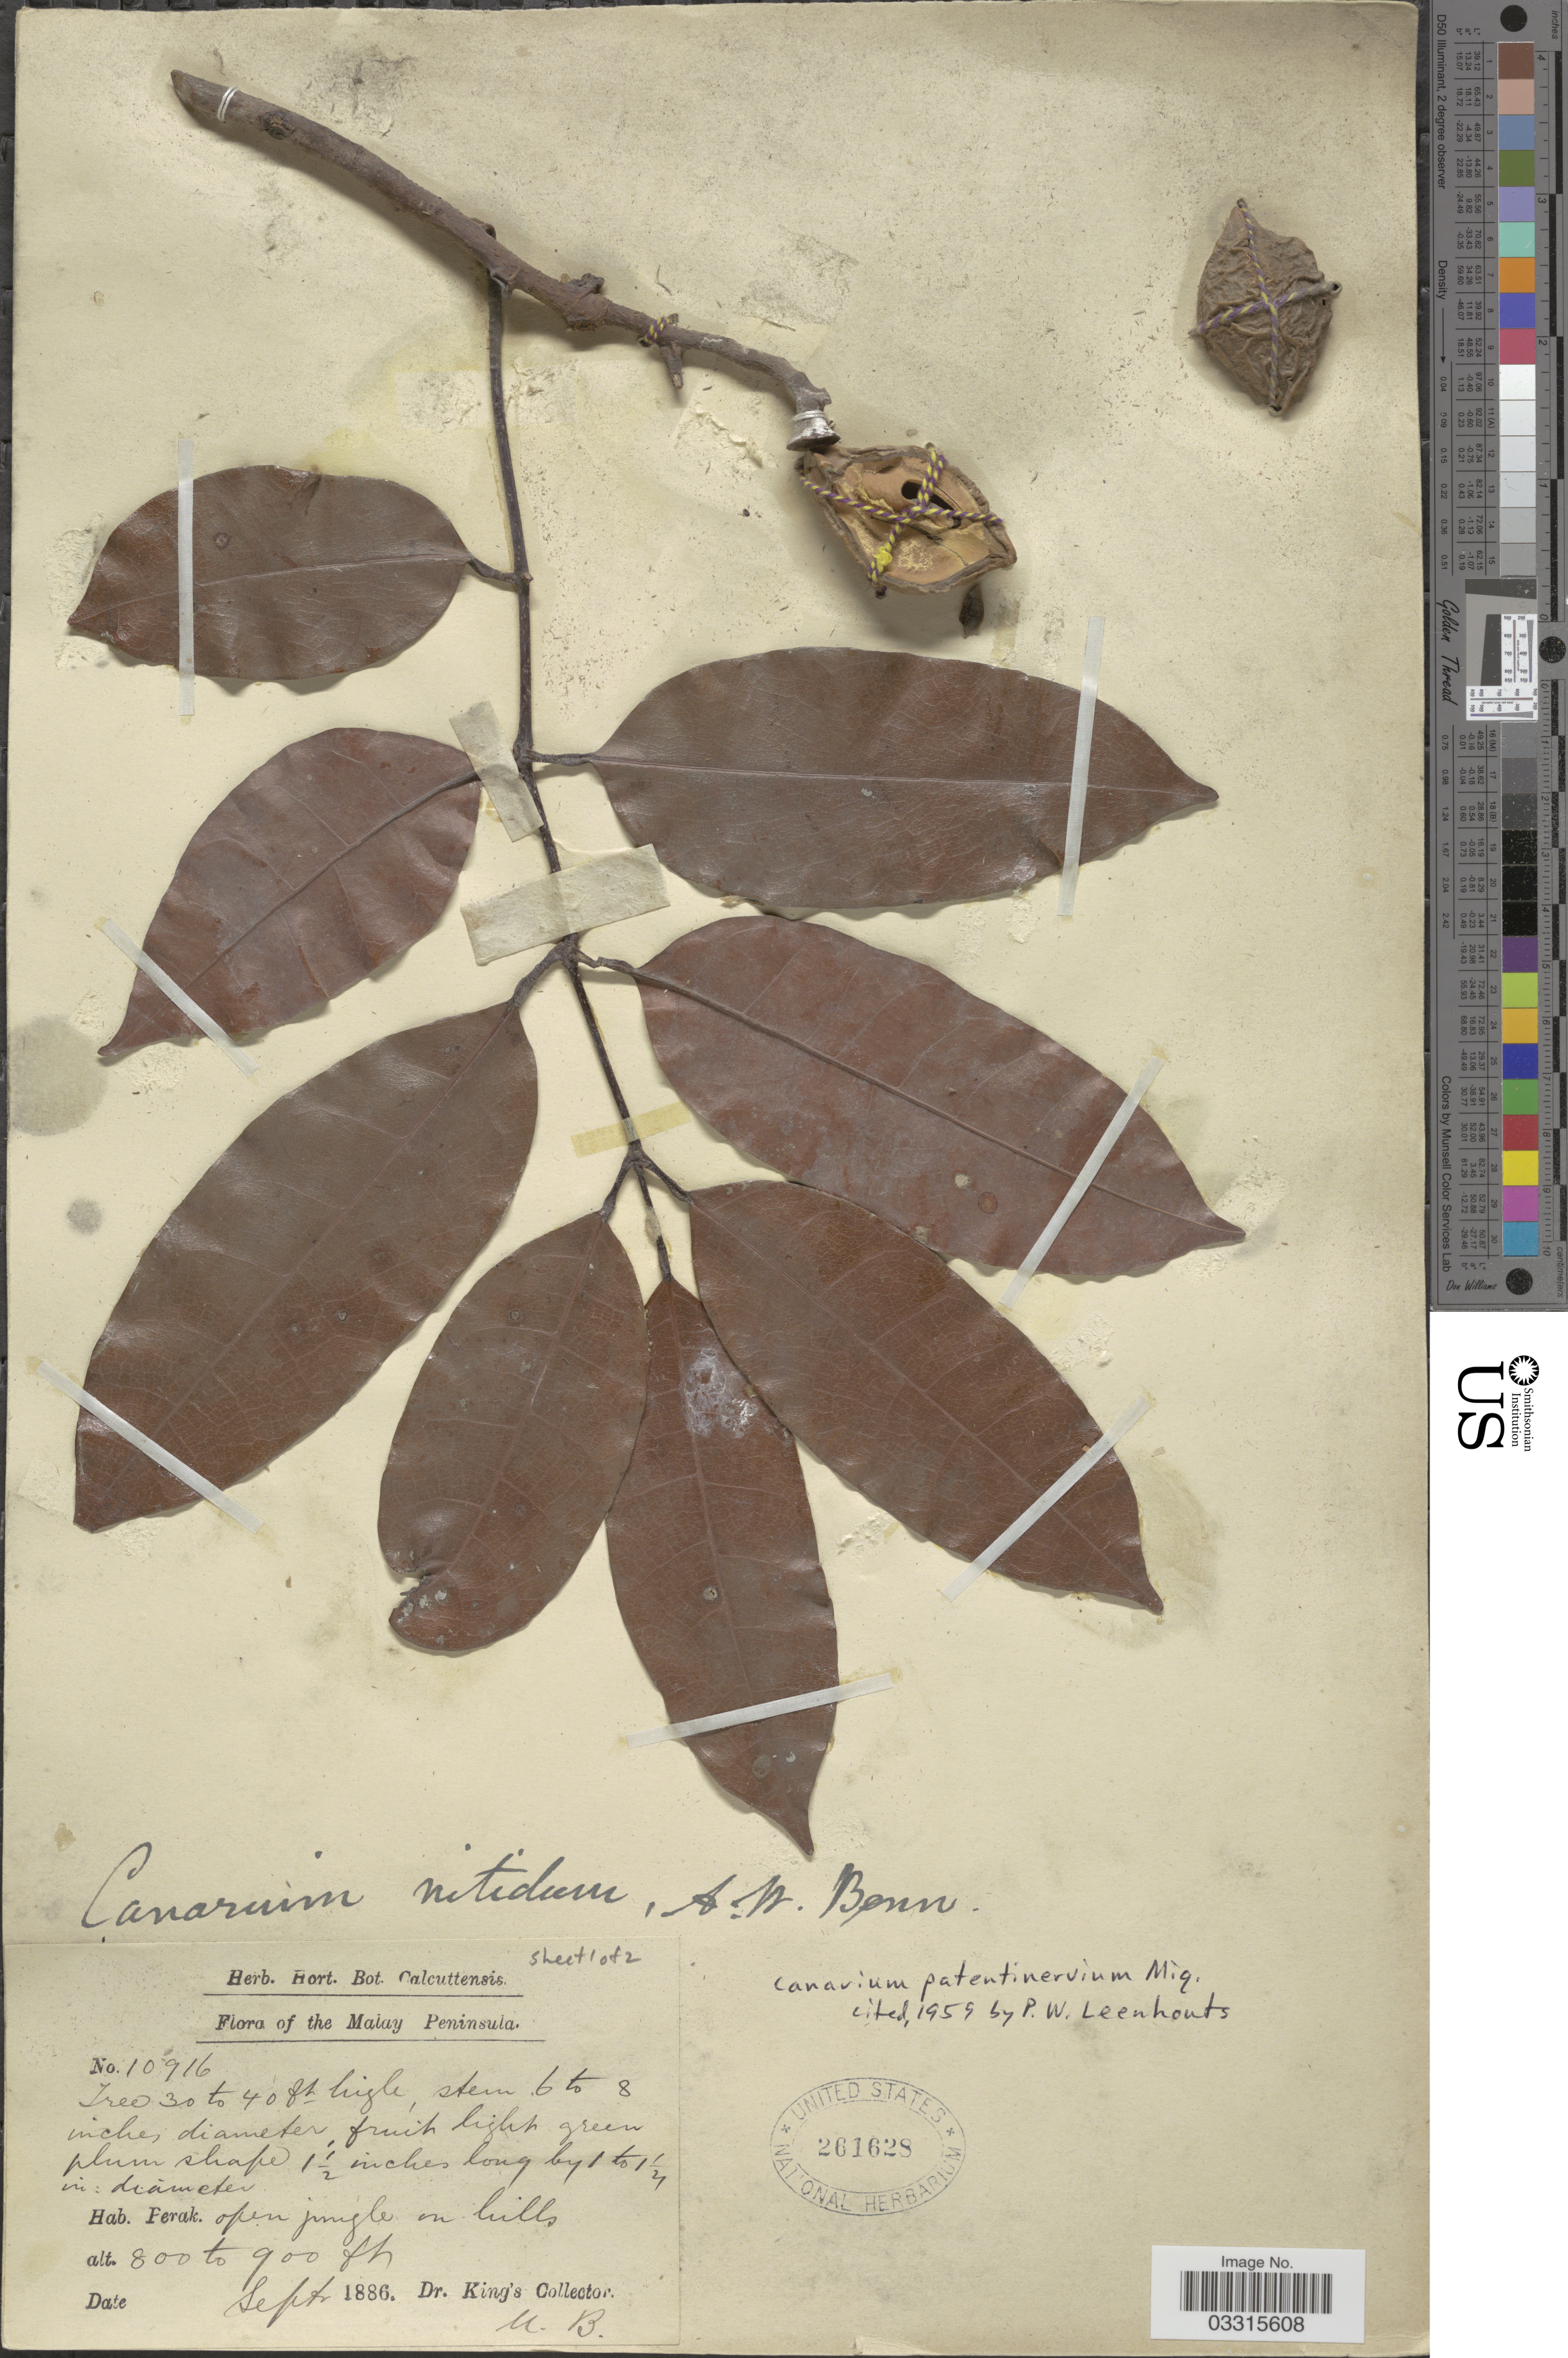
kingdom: Plantae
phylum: Tracheophyta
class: Magnoliopsida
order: Sapindales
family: Burseraceae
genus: Canarium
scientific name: Canarium patentinervium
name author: Miq.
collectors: Dr. King's collector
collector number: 10916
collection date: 1886-09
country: Malaysia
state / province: Perak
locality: Malay Peninsula.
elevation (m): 244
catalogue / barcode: US 261628